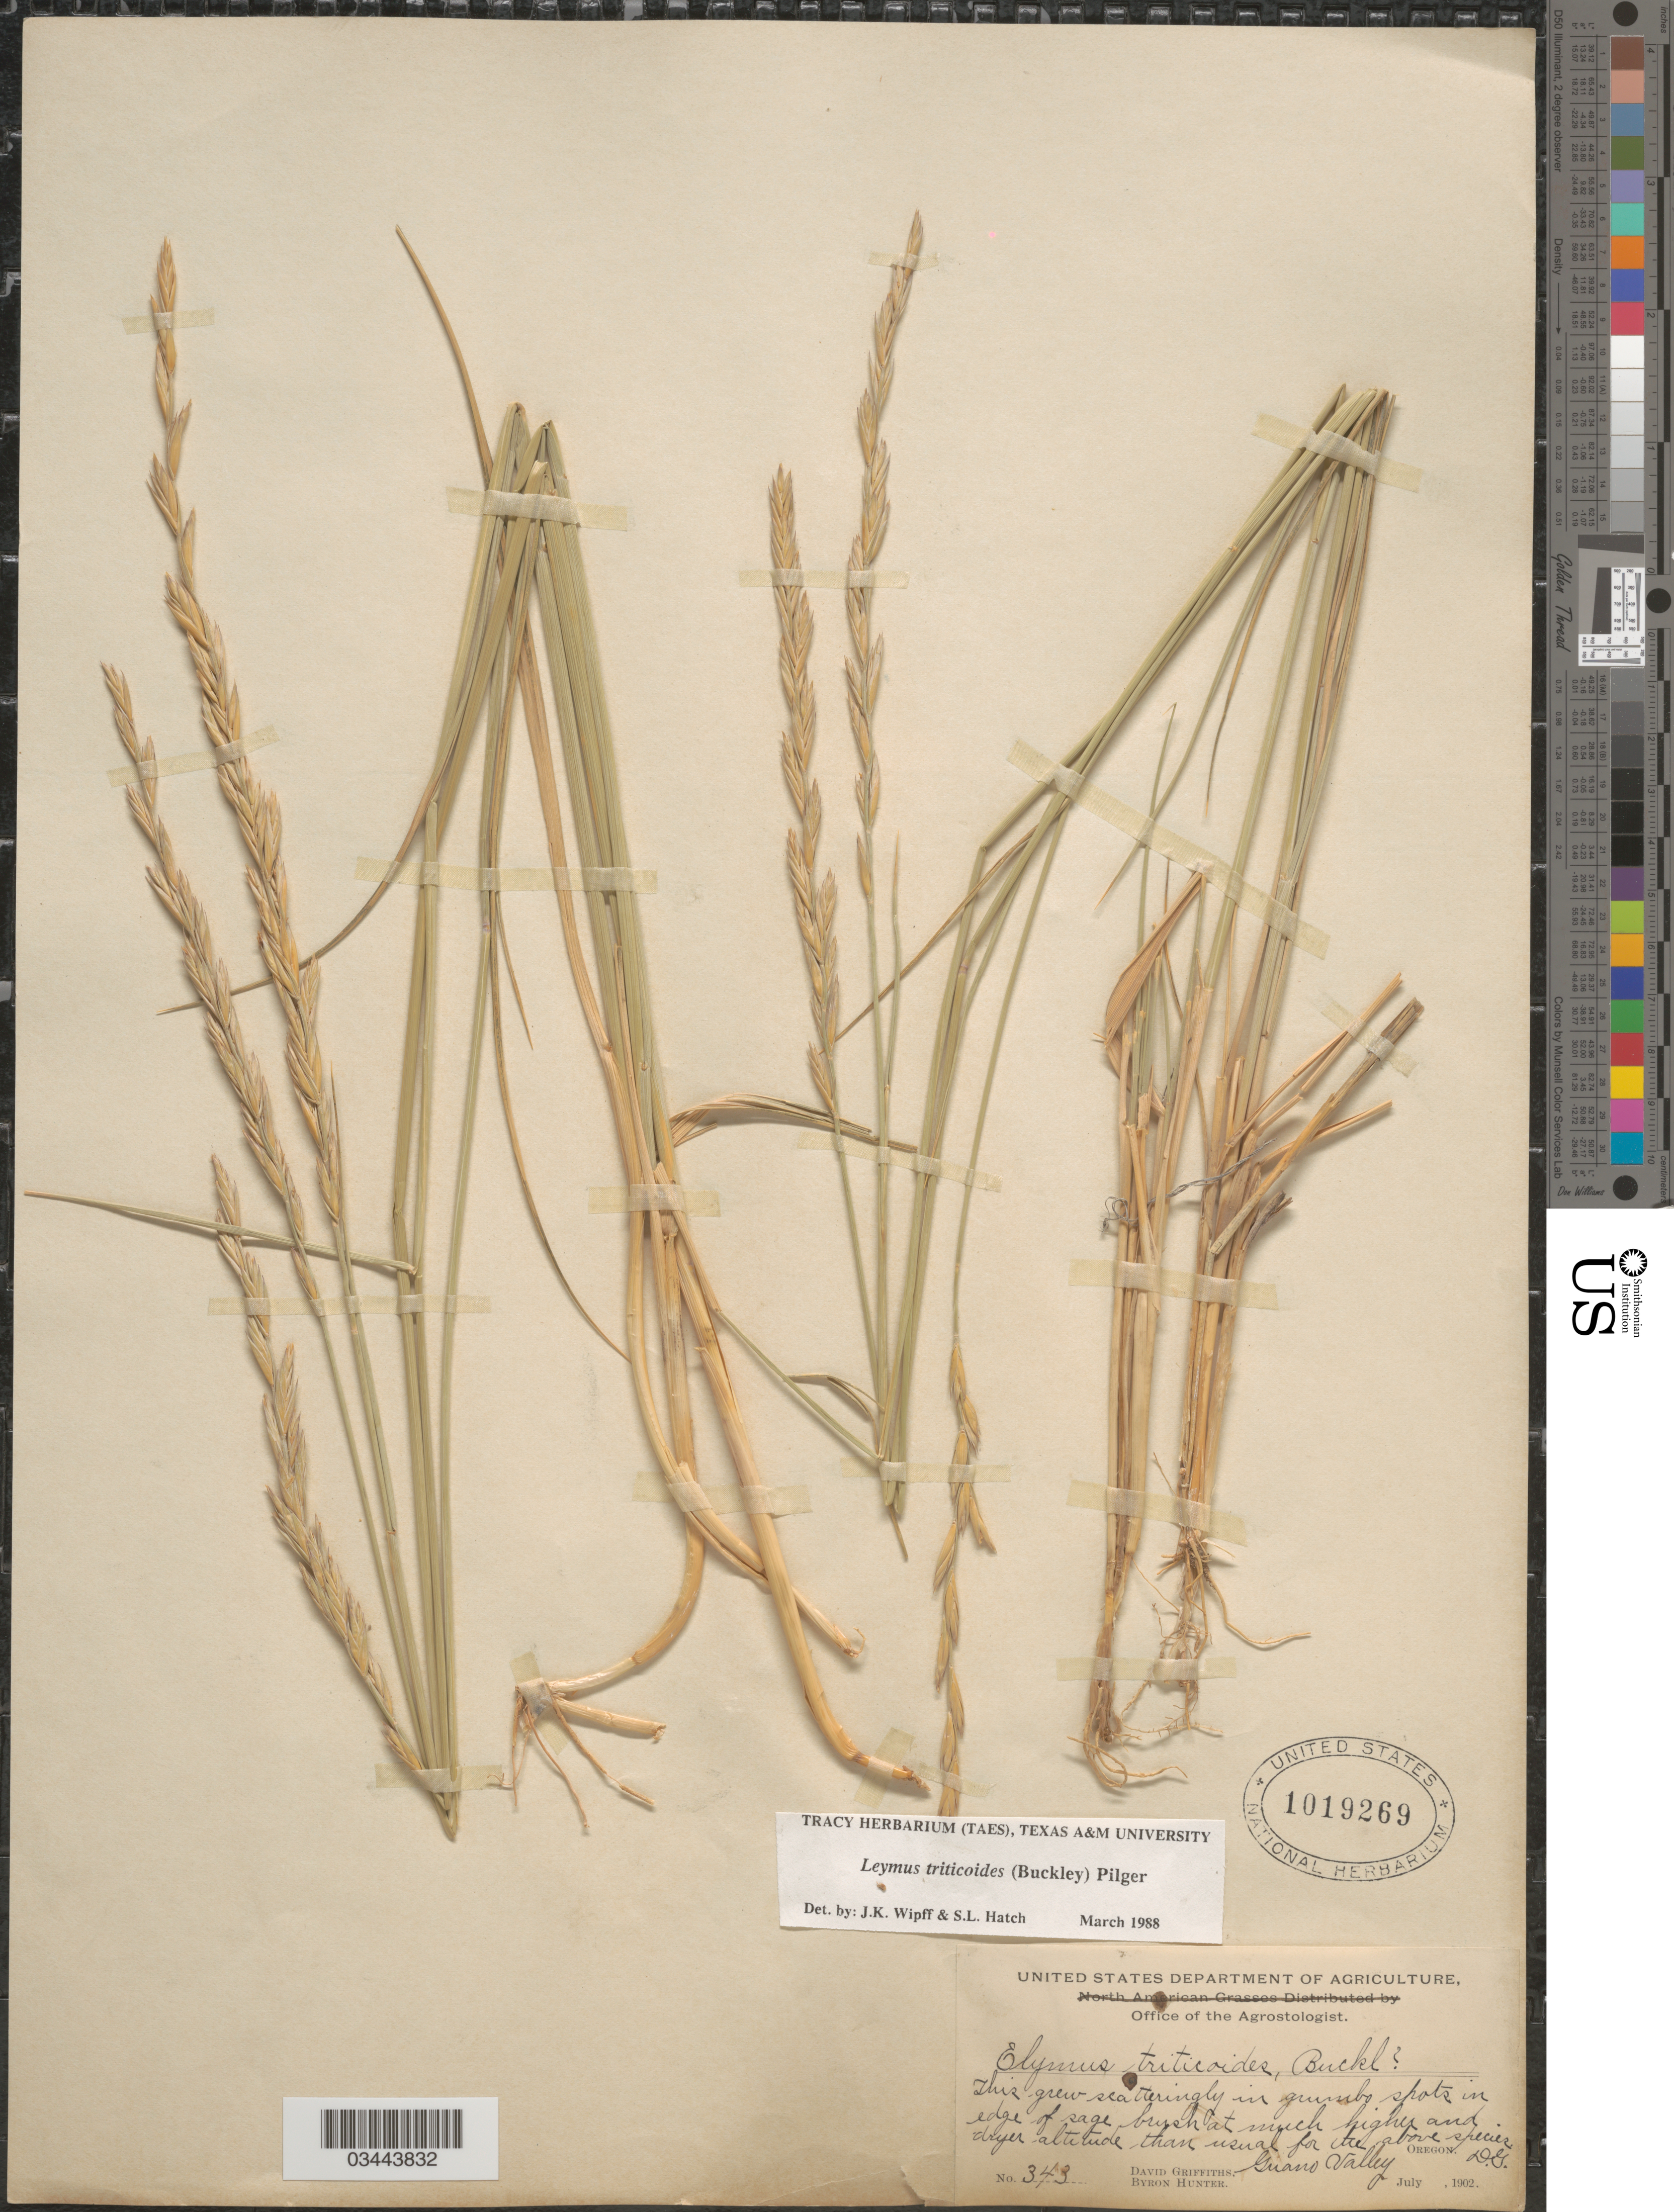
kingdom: Plantae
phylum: Tracheophyta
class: Liliopsida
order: Poales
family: Poaceae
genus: Leymus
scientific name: Leymus triticoides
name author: (Buckley) Pilg.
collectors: D. Griffiths & B. Hunter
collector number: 343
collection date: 1902-07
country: United States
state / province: Oregon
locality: In edge of sage brush at much higher and dryer altitude than usual for the above species. Guano Valley. D.G..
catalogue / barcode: US 1019269